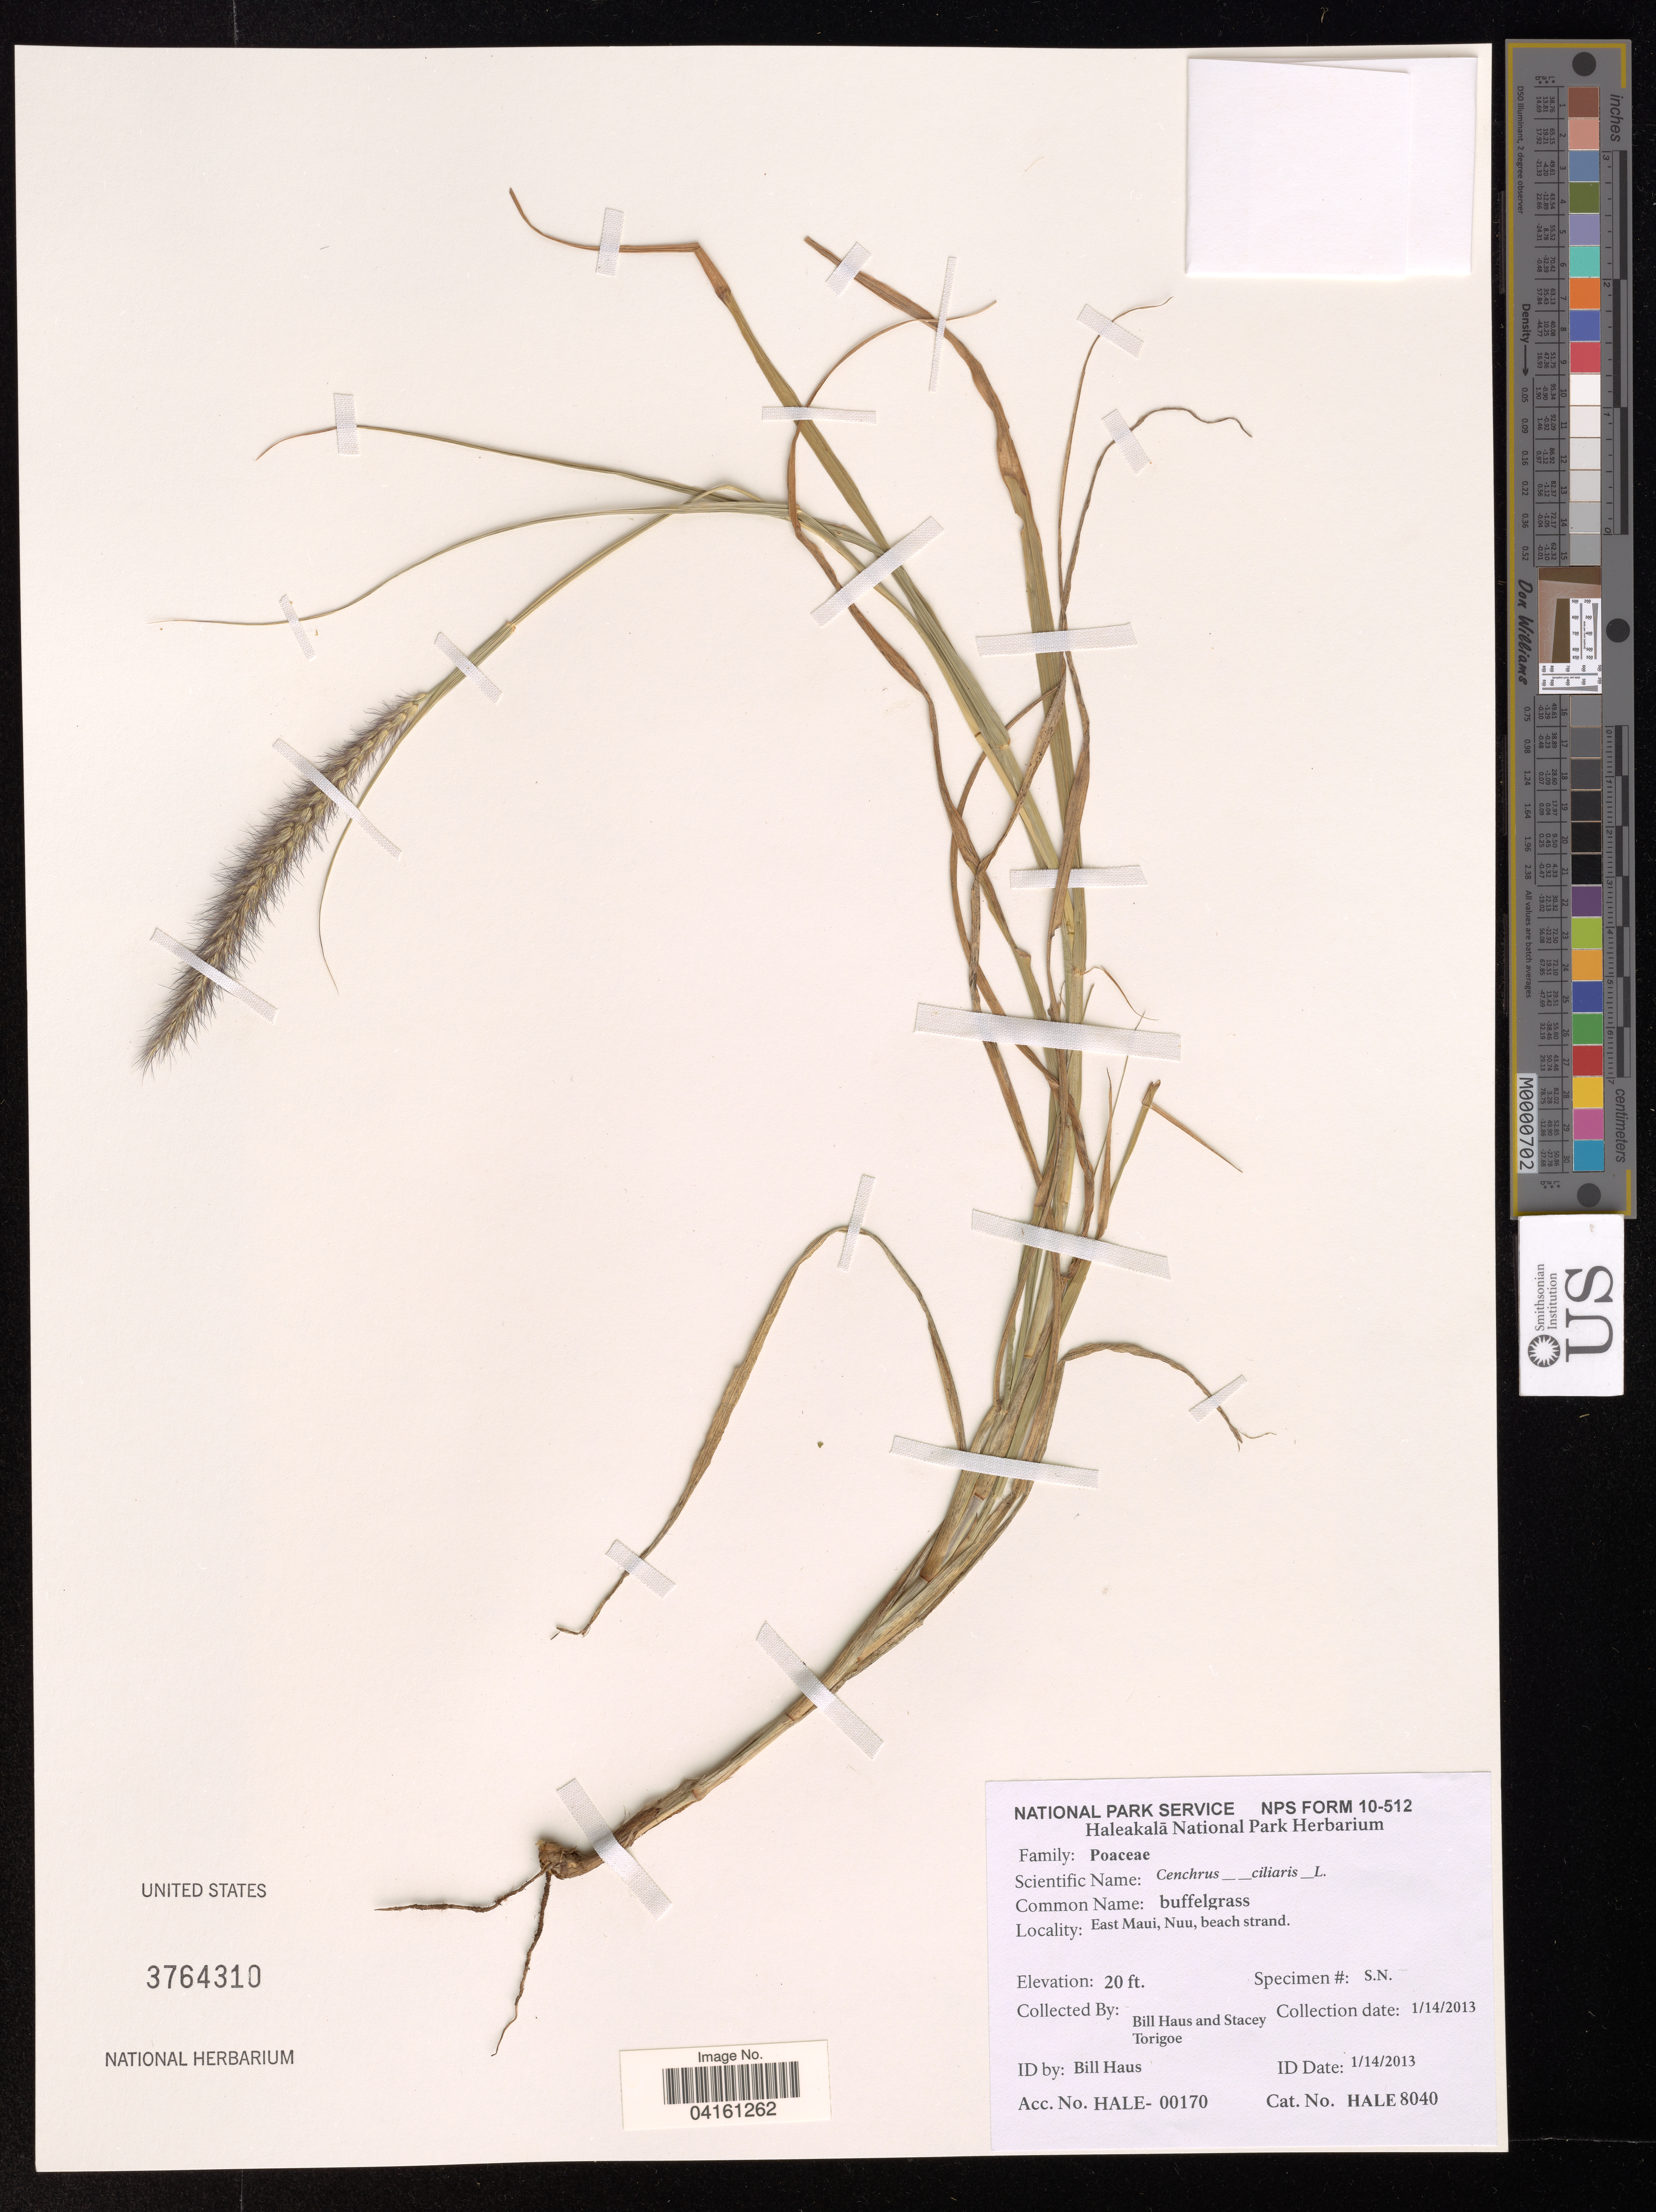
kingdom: Plantae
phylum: Tracheophyta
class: Liliopsida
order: Poales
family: Poaceae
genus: Cenchrus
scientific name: Cenchrus ciliaris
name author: L.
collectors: B. Haus & S. Torigoe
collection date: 2013-01-14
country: United States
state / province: Hawaii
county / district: Maui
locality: East Maui, Nuu, beach strand.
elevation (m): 6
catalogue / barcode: US 3764310